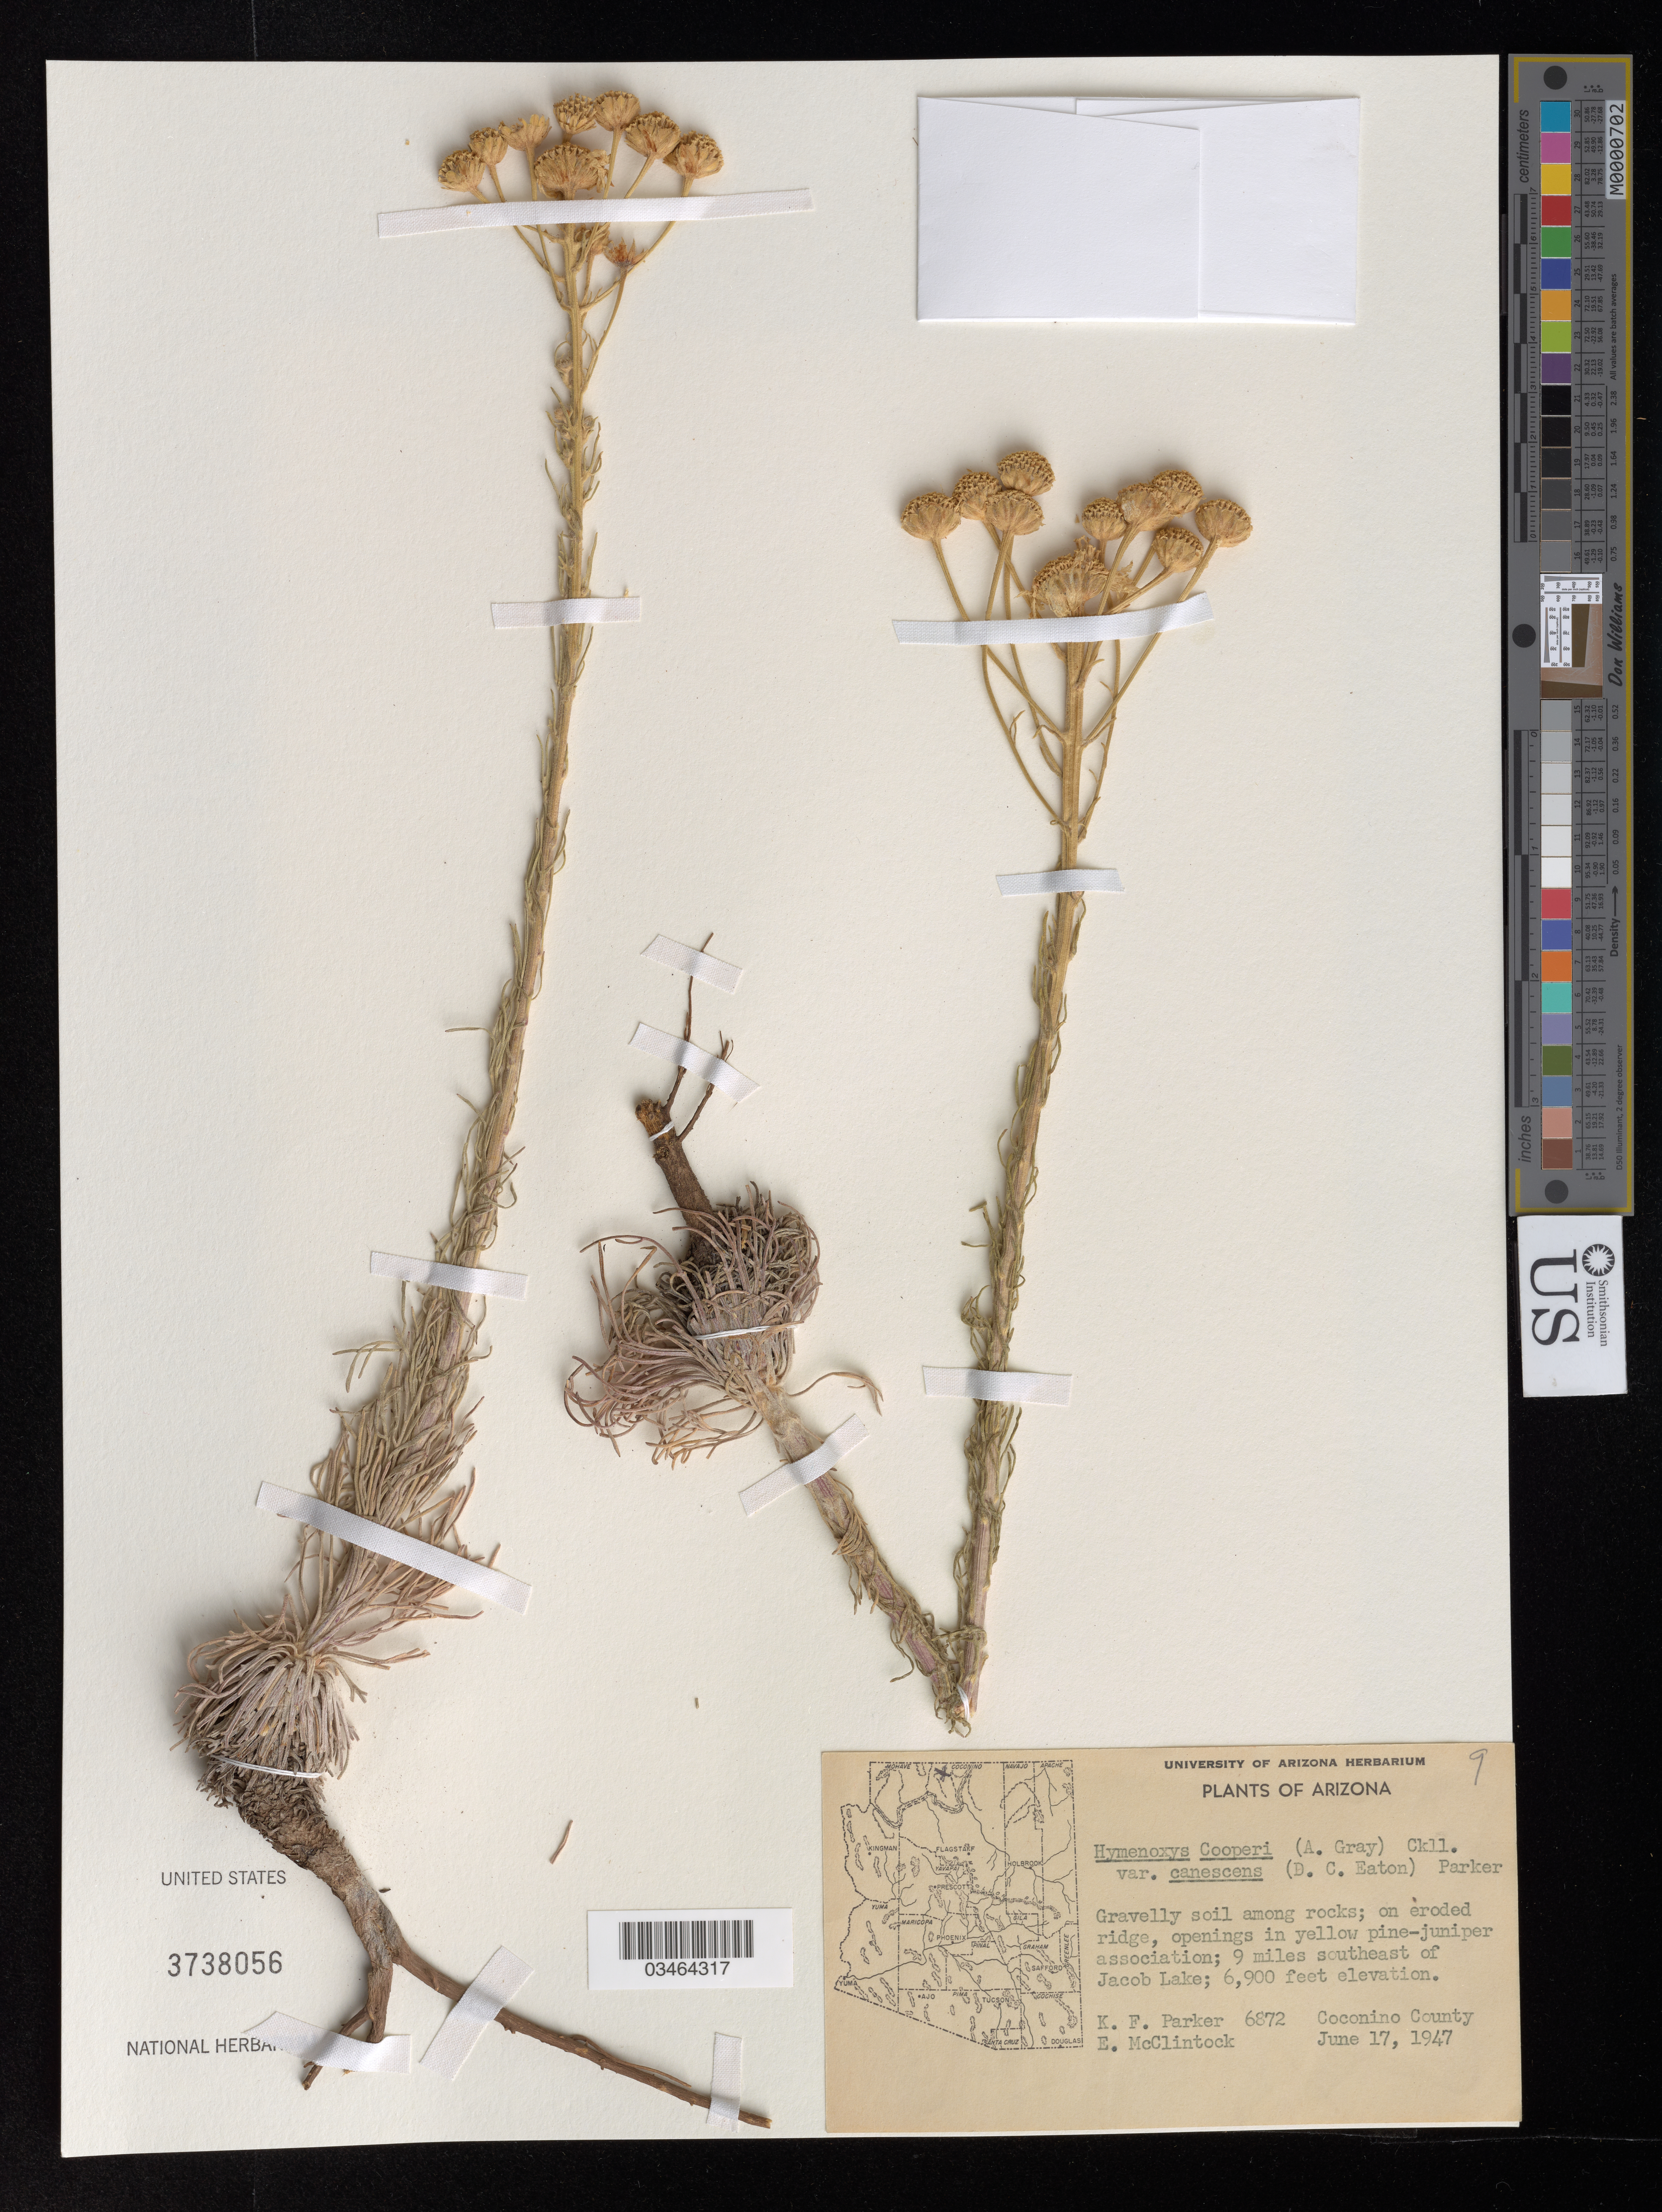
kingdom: Plantae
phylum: Tracheophyta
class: Magnoliopsida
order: Asterales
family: Asteraceae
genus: Hymenoxys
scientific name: Hymenoxys cooperi var. canescens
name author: (D.C. Eaton) Parker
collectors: K. F. Parker & E. McClintock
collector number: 6872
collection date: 1947-06-17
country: United States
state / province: Arizona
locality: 9 miles southeast of Jacob Lake. Coconino County.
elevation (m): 2103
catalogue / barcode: US 3738056